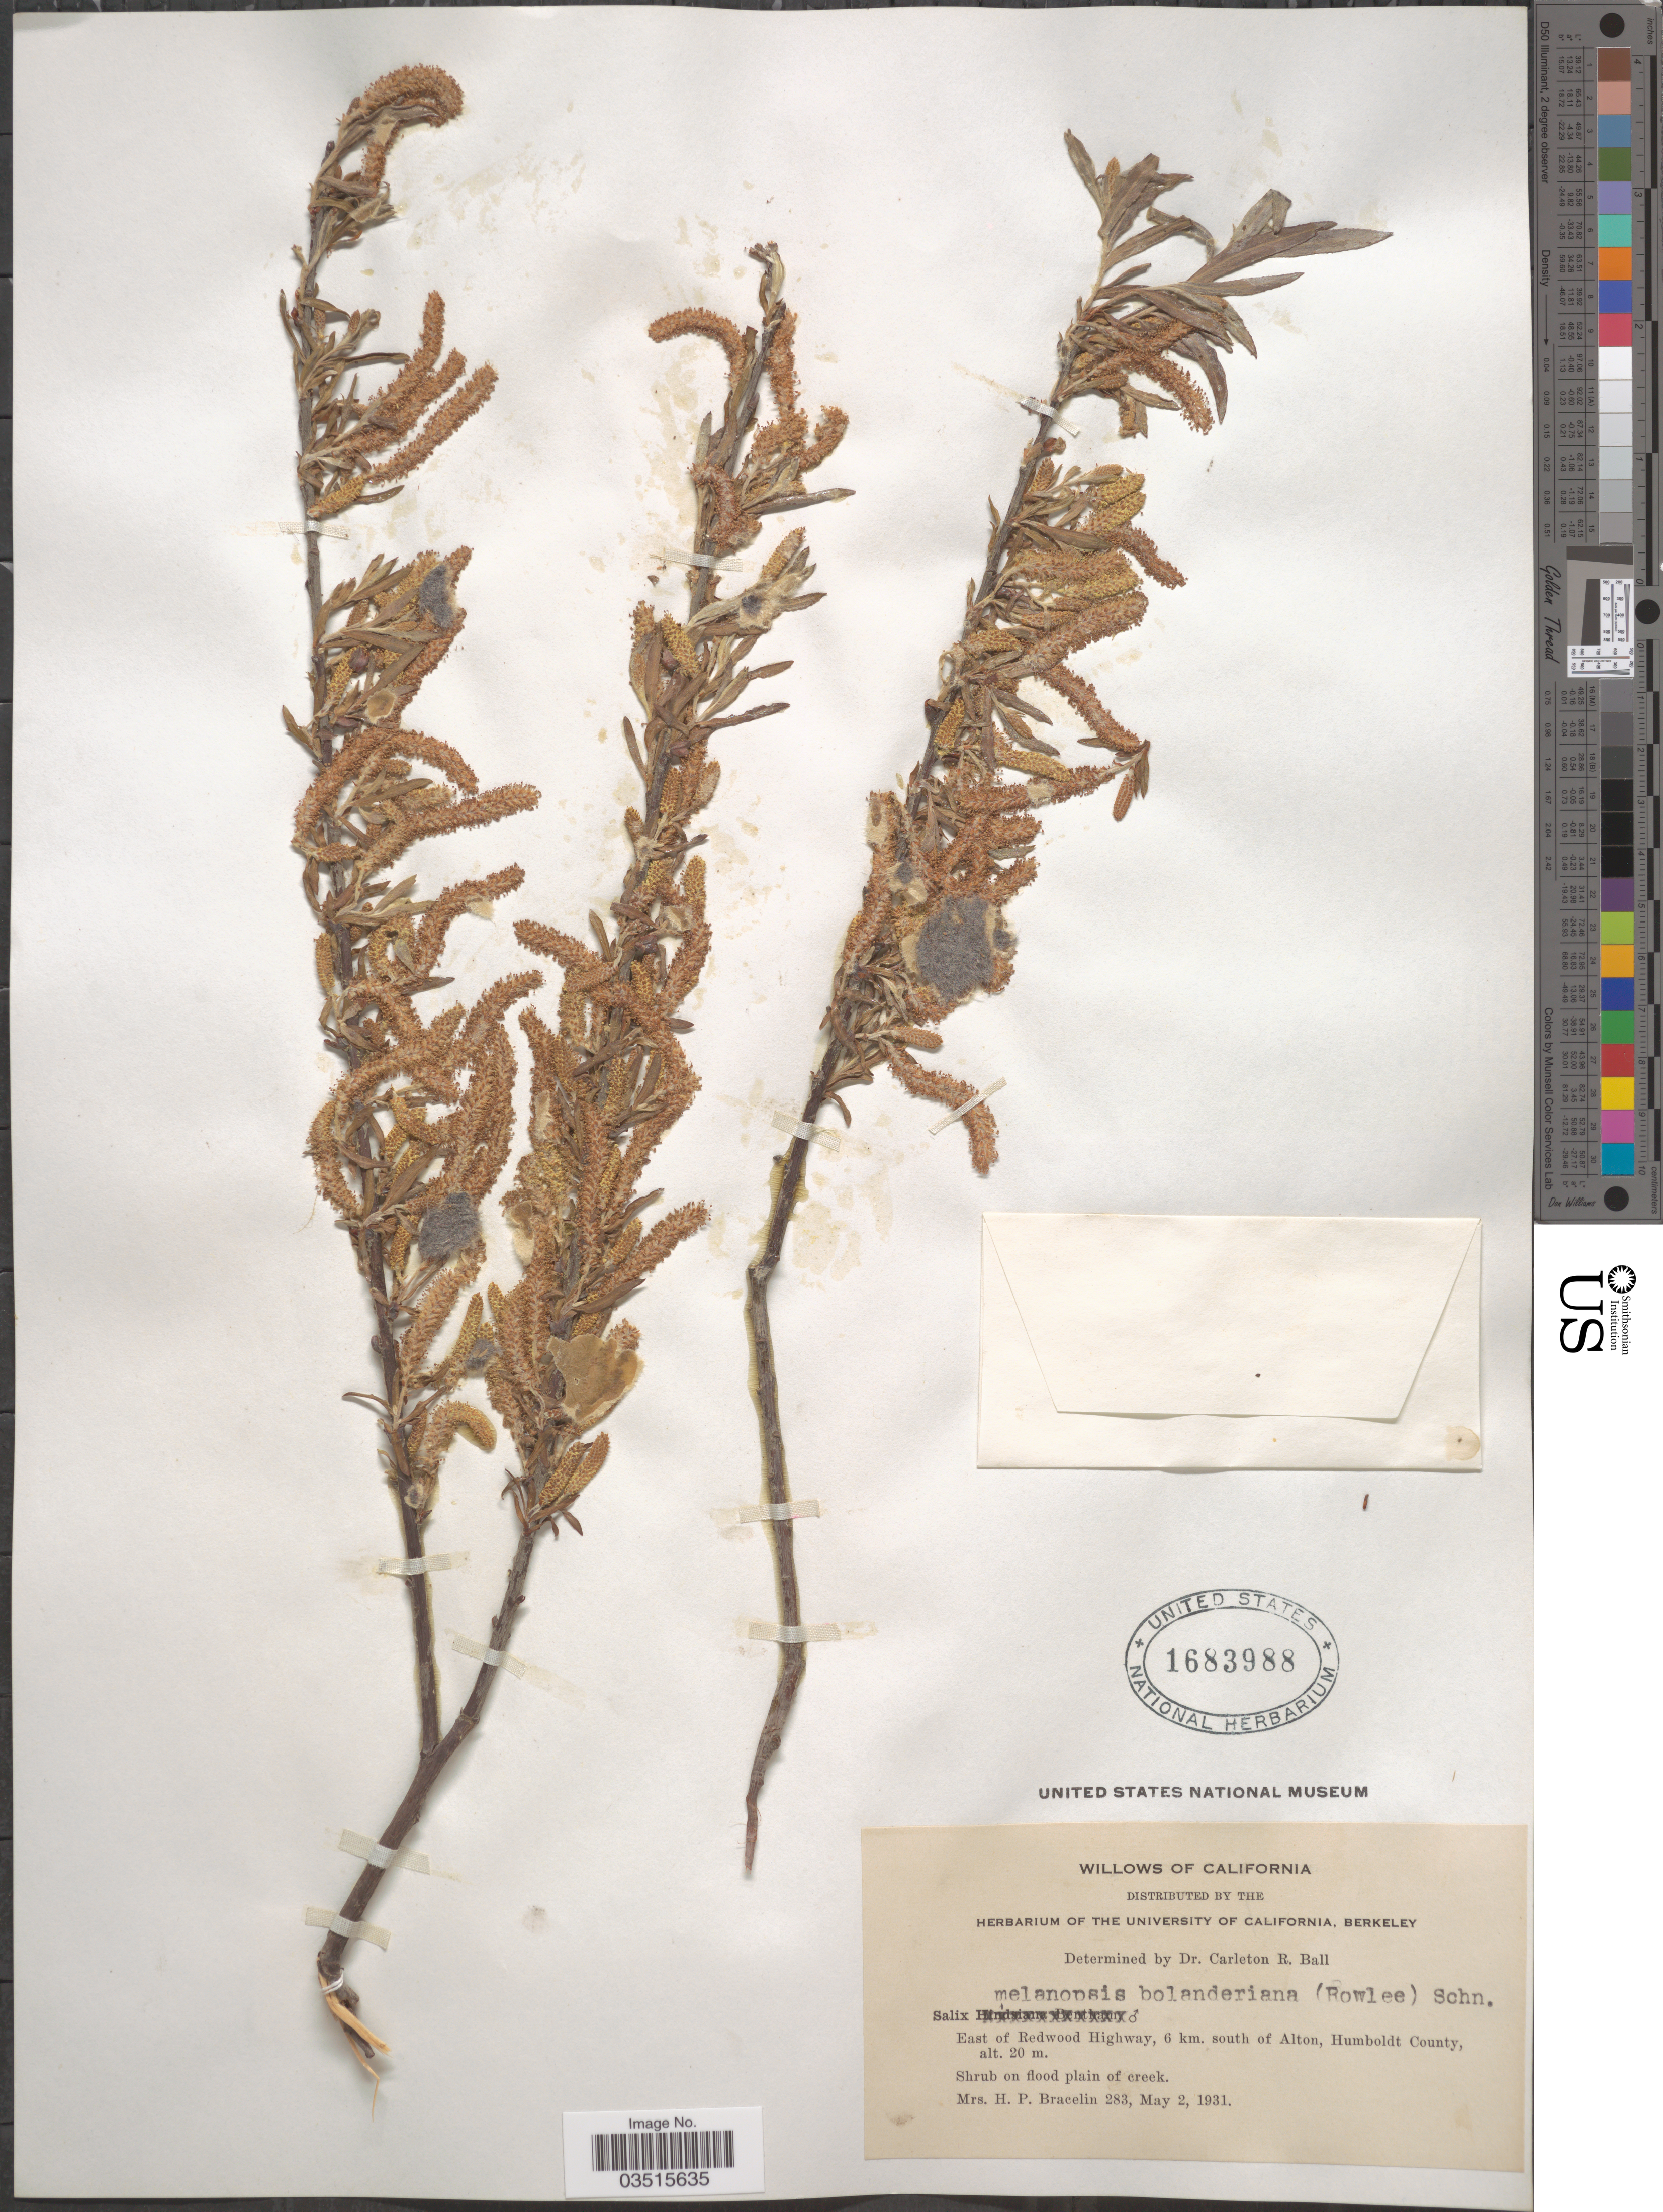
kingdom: Plantae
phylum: Tracheophyta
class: Magnoliopsida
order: Malpighiales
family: Salicaceae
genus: Salix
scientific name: Salix melanopsis var. bolanderiana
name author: (Rowlee) C.K. Schneid.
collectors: H. Bracelin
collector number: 283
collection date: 1931-05-02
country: United States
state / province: California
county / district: Humboldt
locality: East of Redwood Highway, 6 km. south of Alton, Humboldt County.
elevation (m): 20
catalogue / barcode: US 1683988